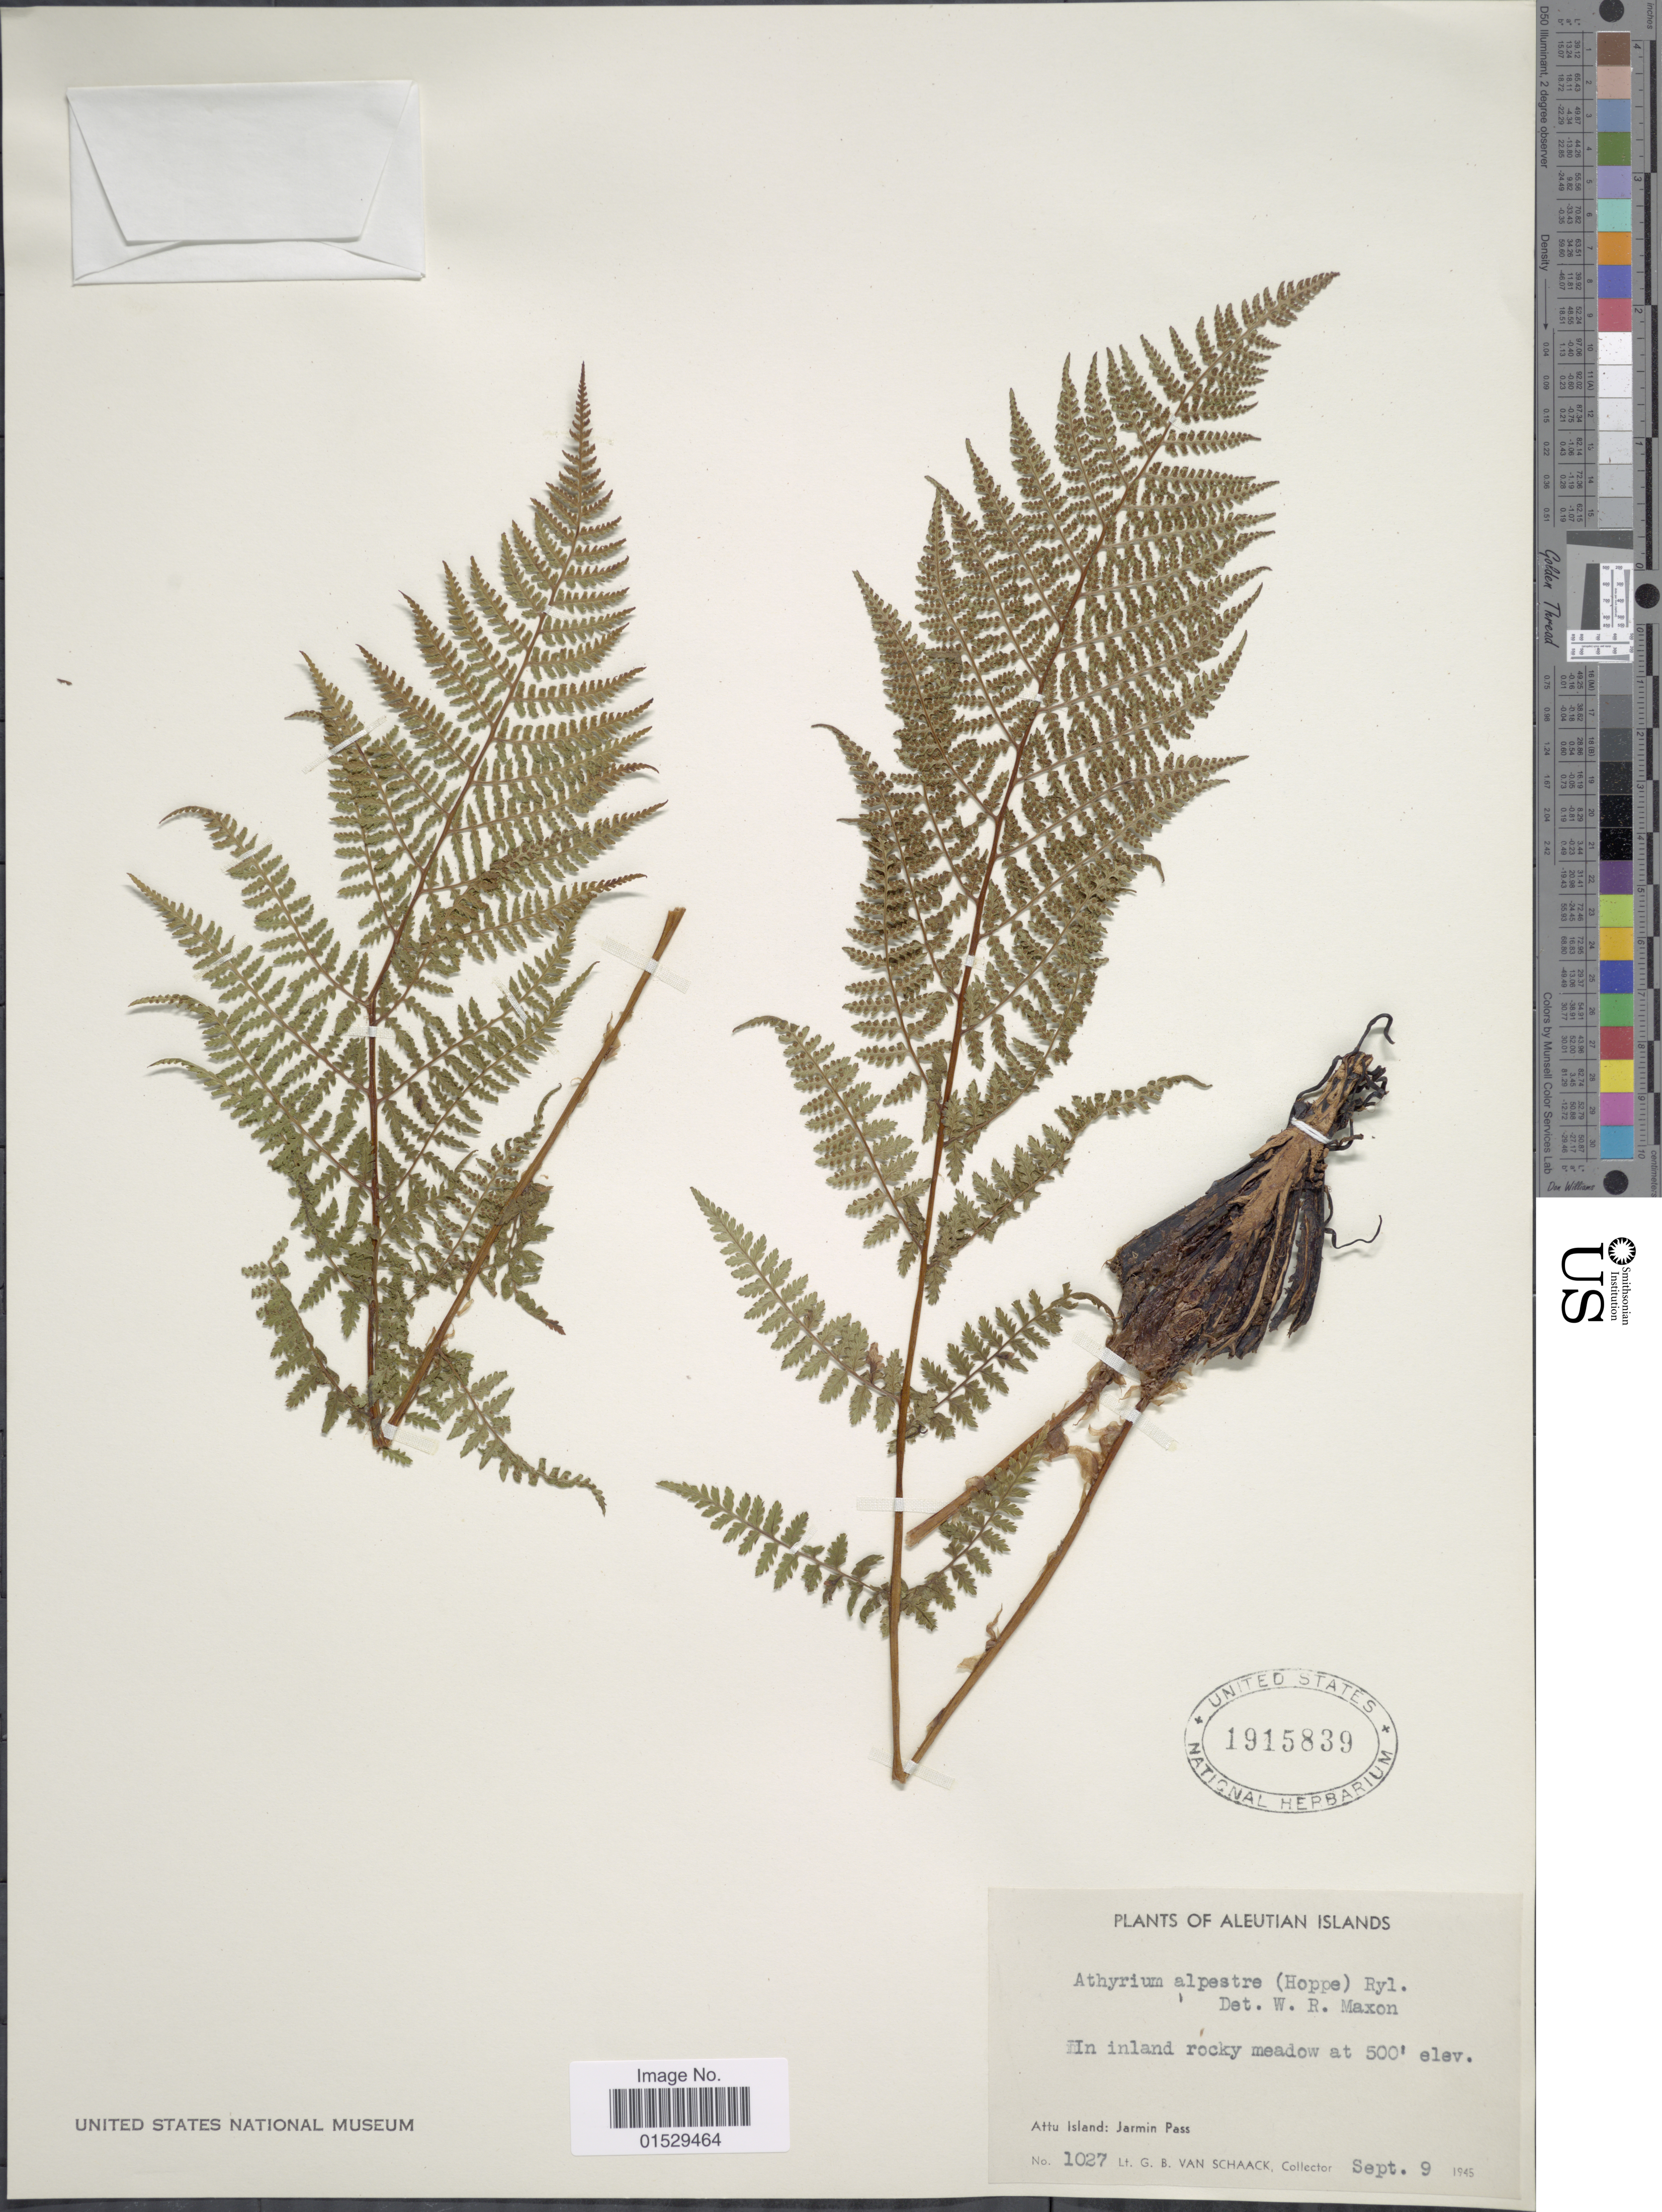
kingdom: Plantae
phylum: Tracheophyta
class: Polypodiopsida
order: Polypodiales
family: Athyriaceae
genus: Athyrium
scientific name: Athyrium alpestre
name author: (Hoppe) Rylands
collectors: G. Van Schaack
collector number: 1027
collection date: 1945-09-09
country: United States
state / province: Alaska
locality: Aleutian Islands, in inland rocky meadow, Attu Island: Jarmin Pass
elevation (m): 152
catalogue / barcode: US 1915839